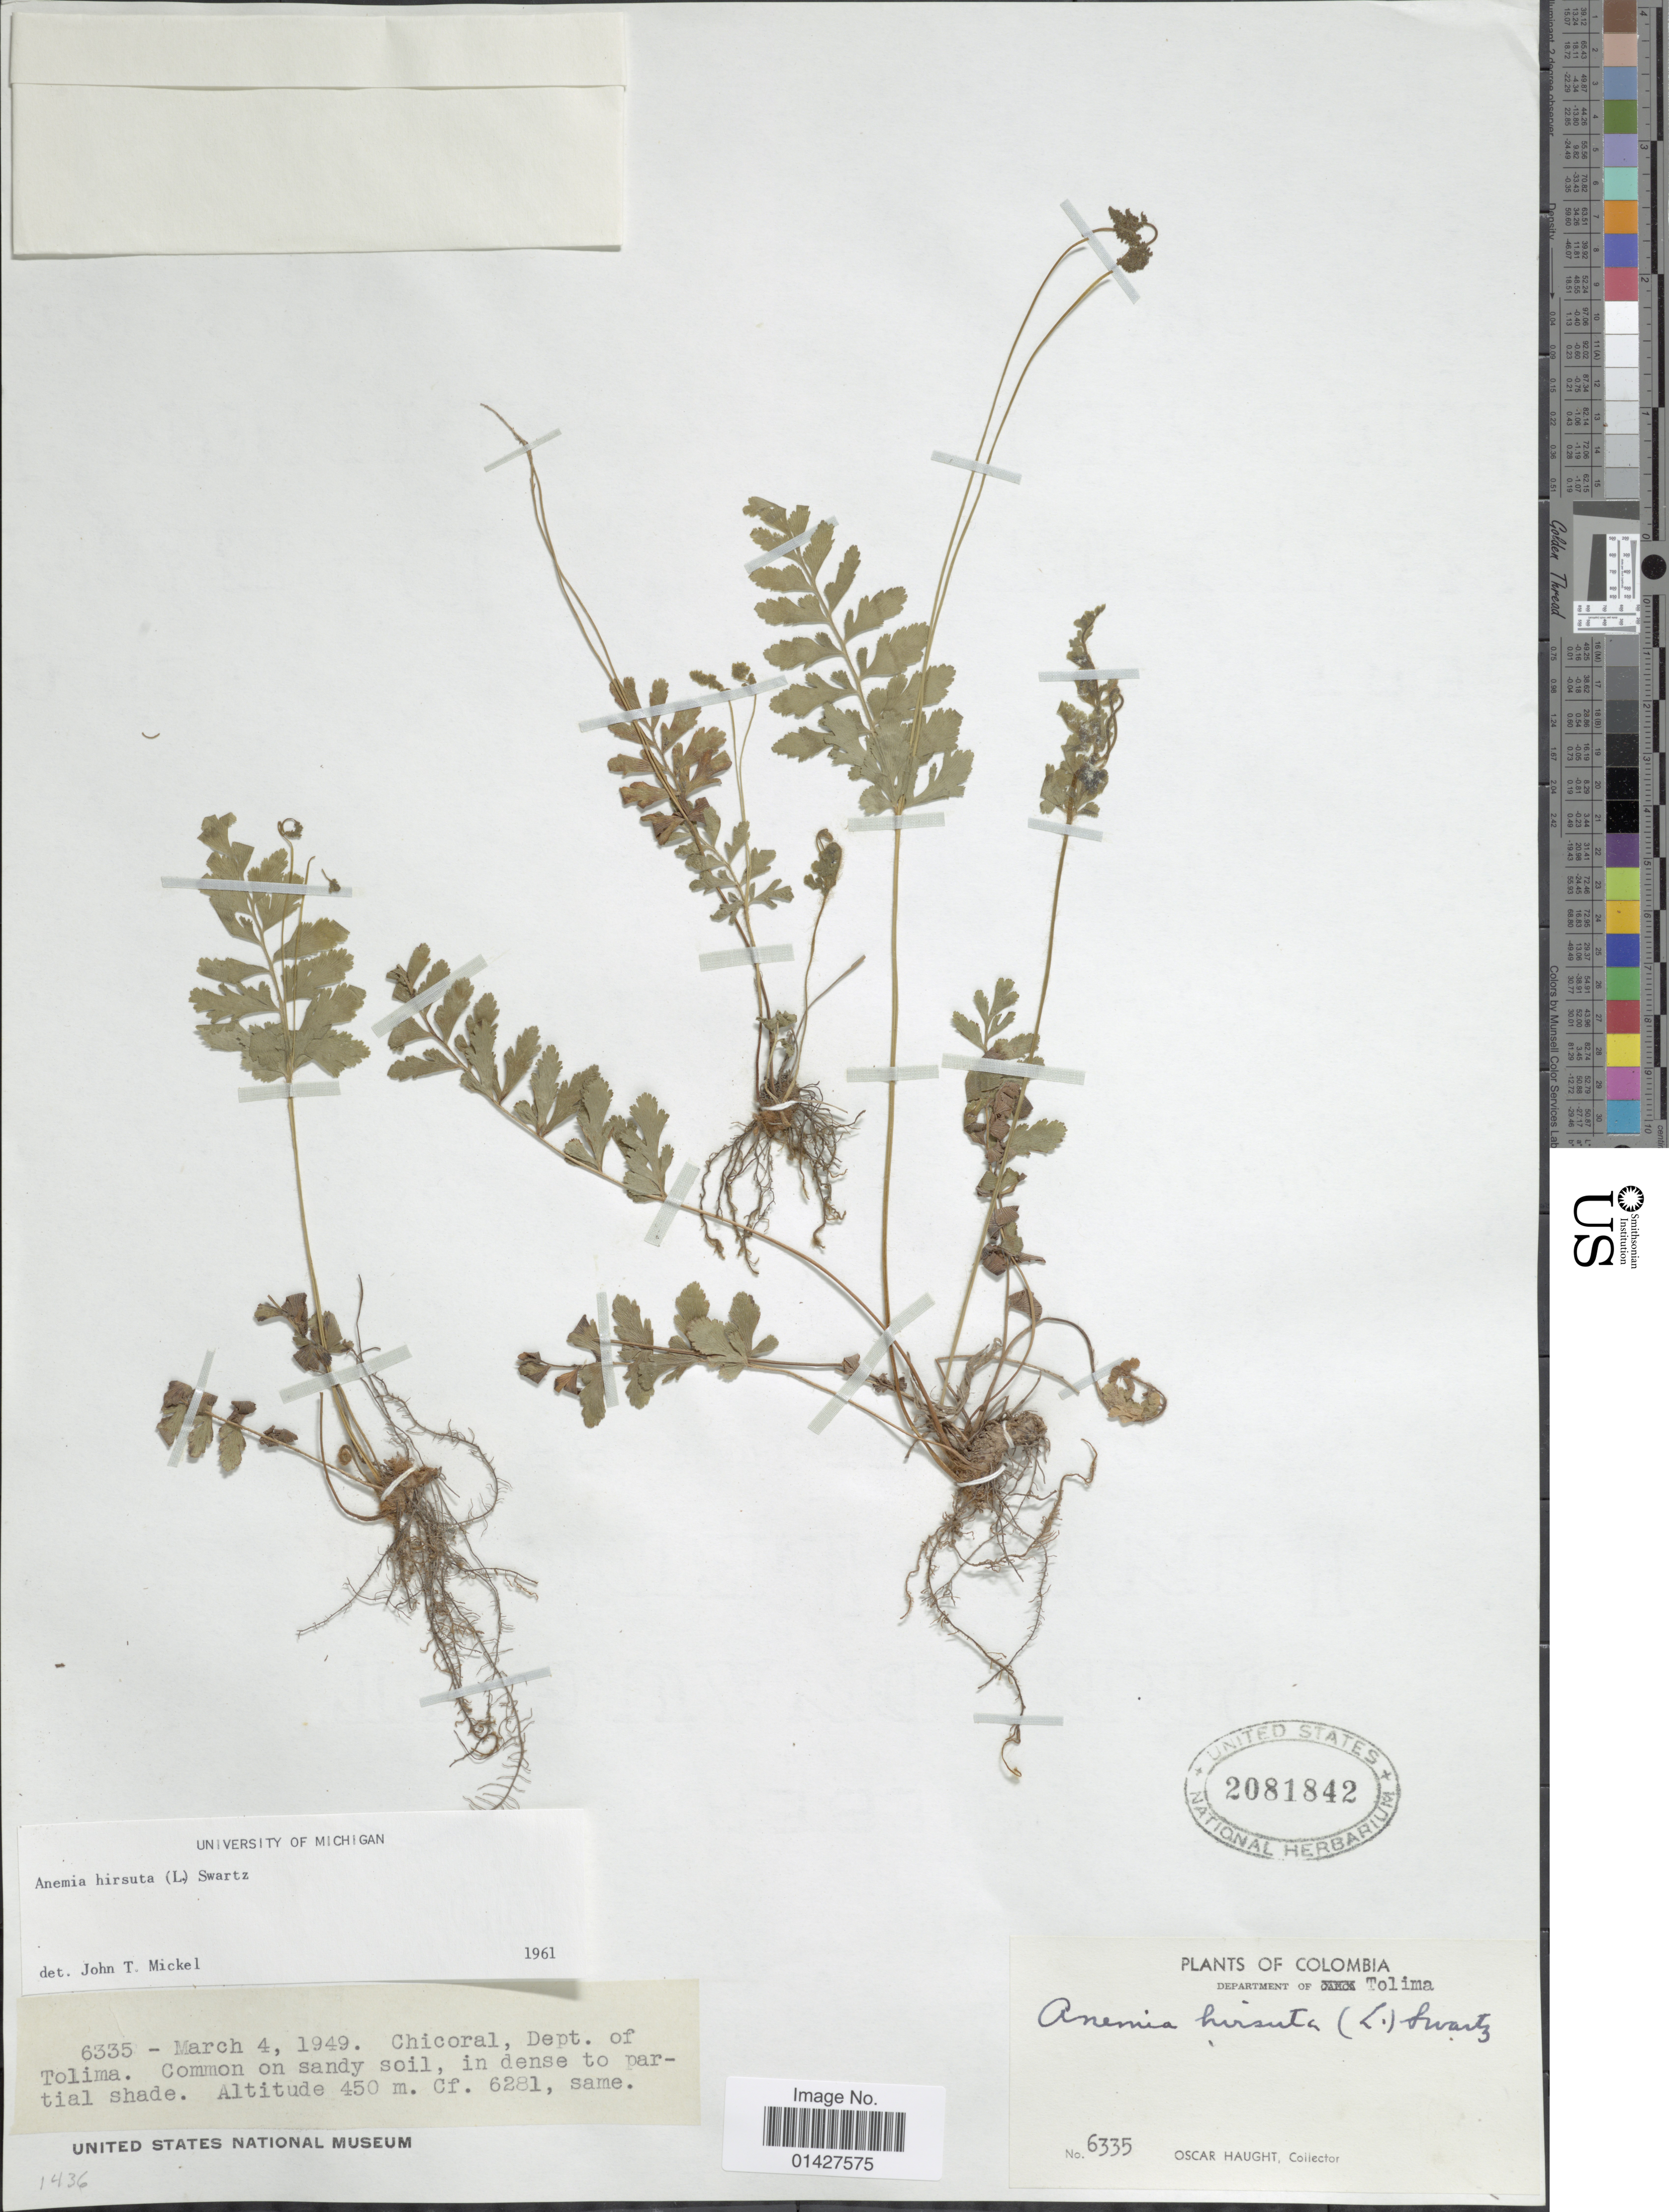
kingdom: Plantae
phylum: Tracheophyta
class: Polypodiopsida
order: Schizaeales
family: Anemiaceae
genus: Anemia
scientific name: Anemia hirsuta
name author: (L.) Sw.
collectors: O. L. Haught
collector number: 6335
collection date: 1949-03-04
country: Colombia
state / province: Tolima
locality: Chicoral, Dept. of Tolima.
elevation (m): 450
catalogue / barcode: US 2081842